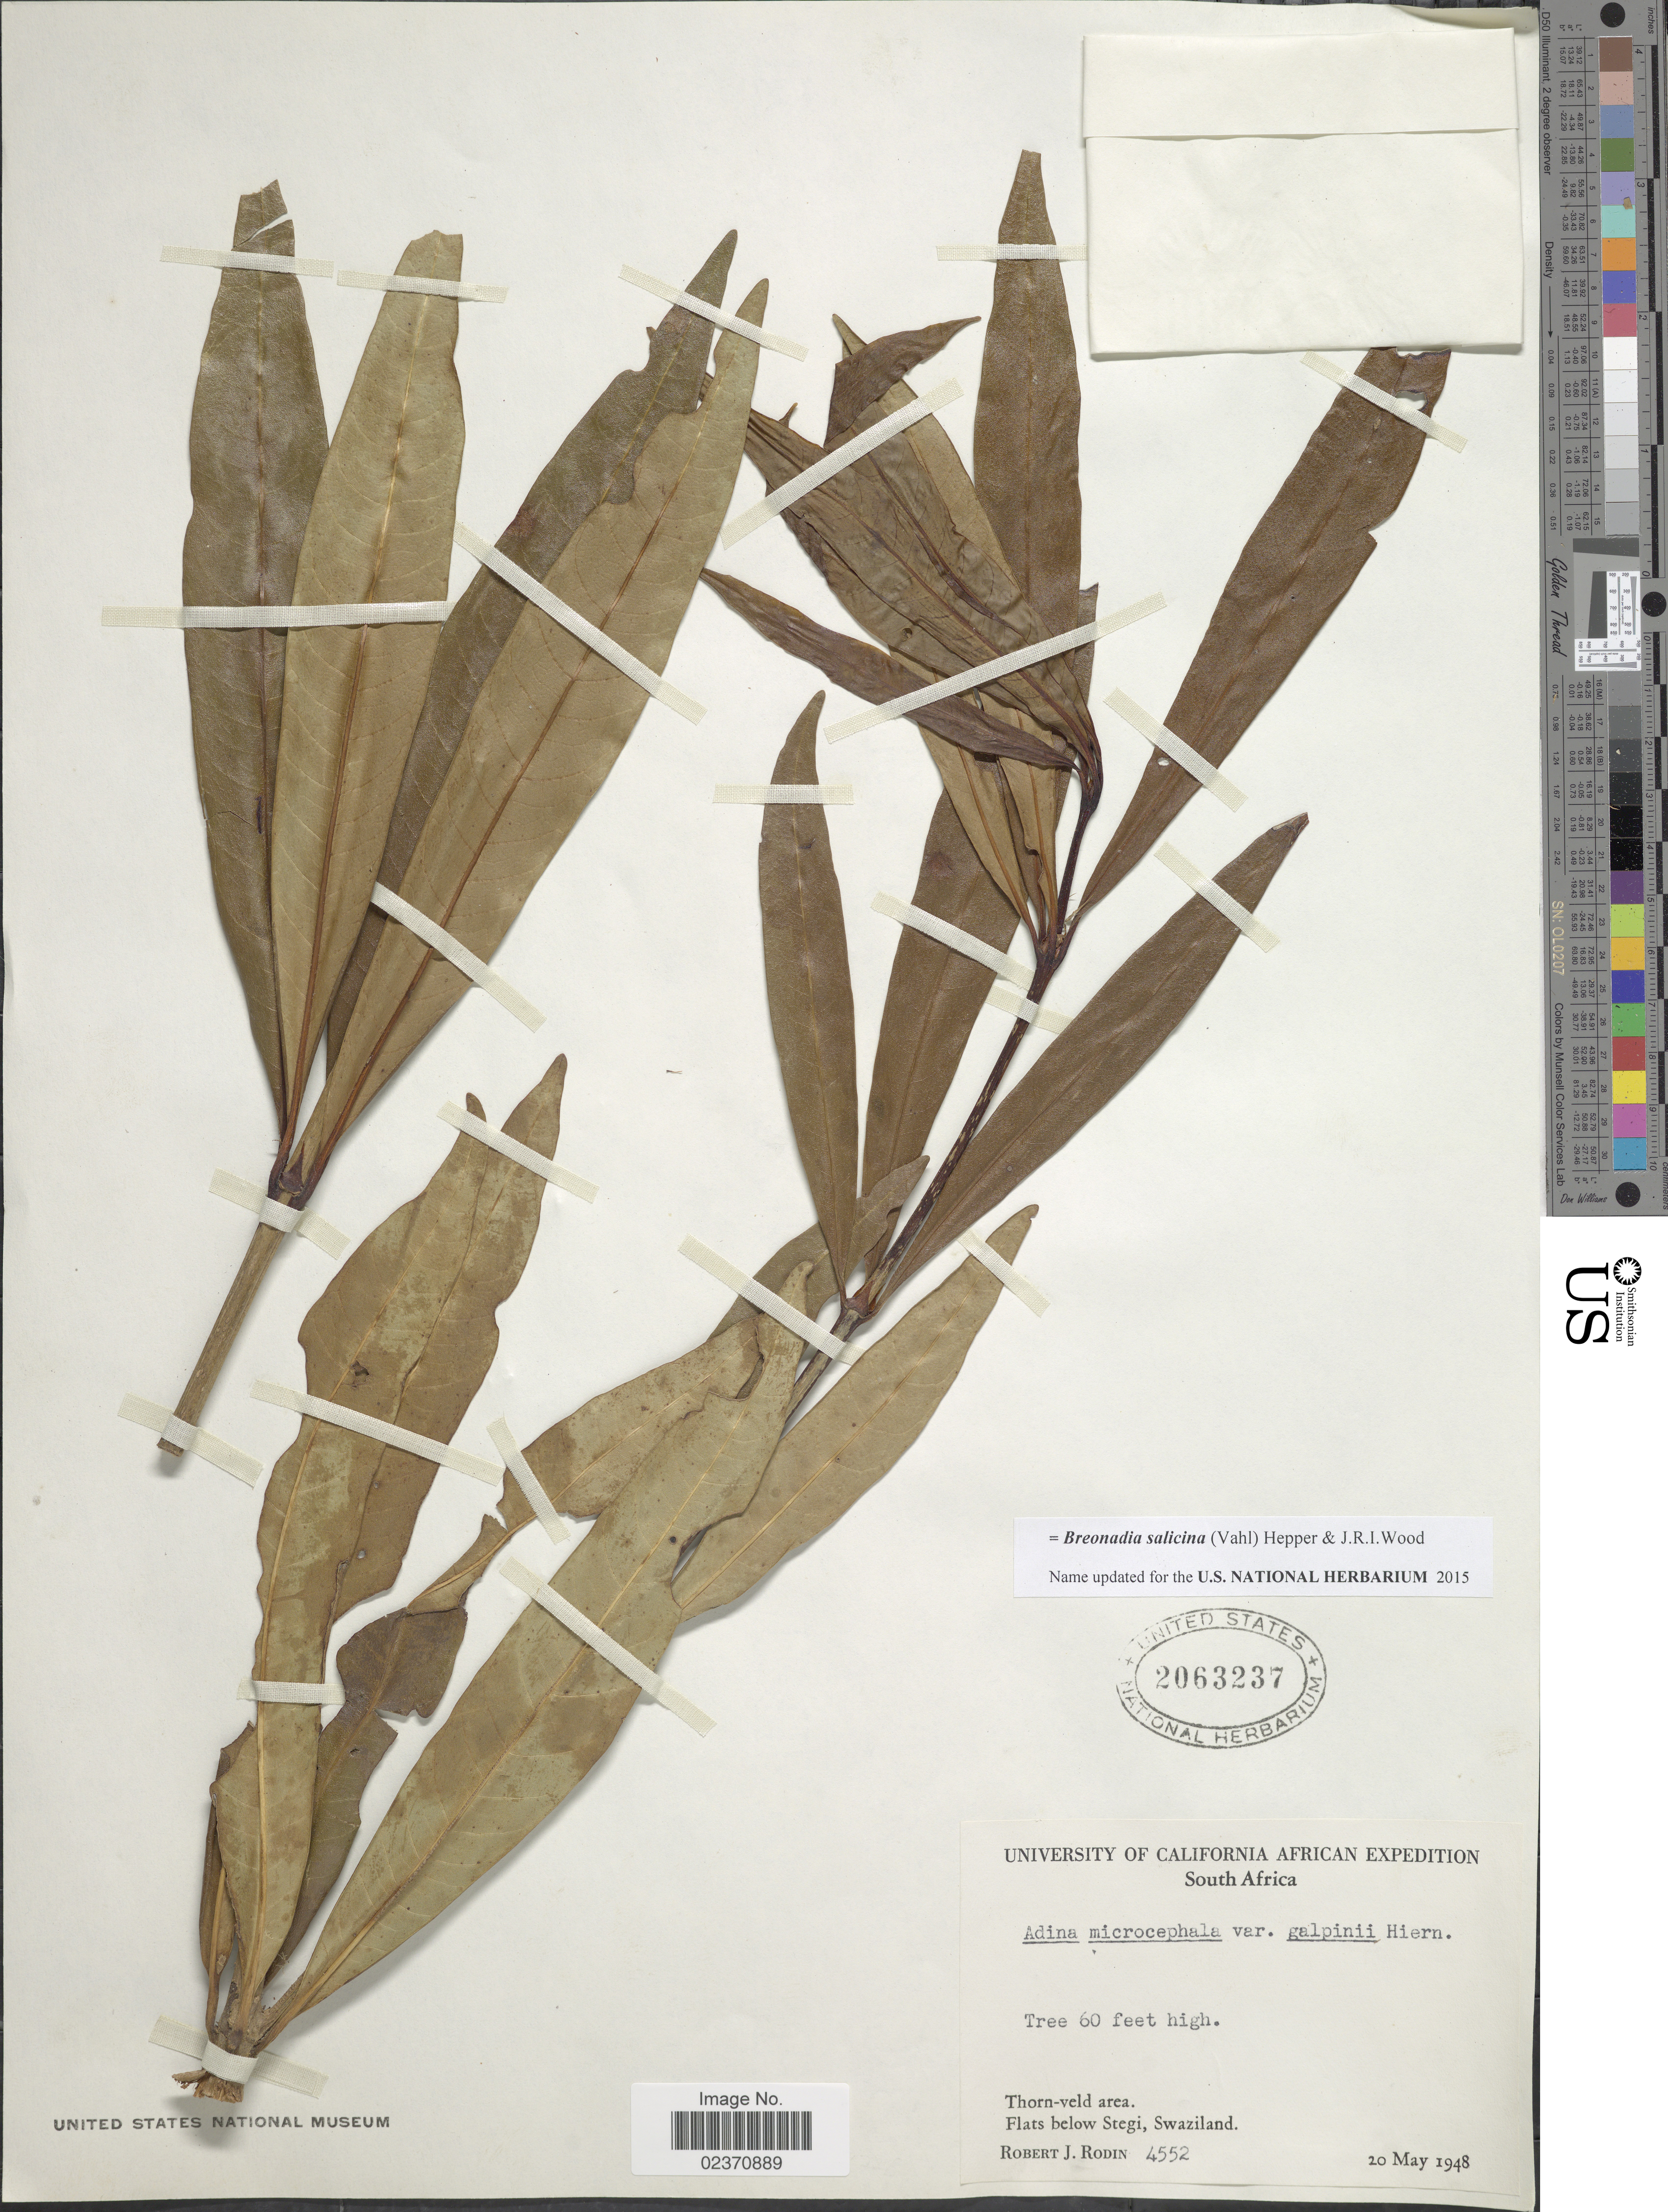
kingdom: Plantae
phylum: Tracheophyta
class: Magnoliopsida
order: Gentianales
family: Rubiaceae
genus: Breonadia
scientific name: Breonadia salicinia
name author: (Vahl) Hepper & J.R.I. Wood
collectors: R. J. Rodin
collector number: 4552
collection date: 1948-05-20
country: Eswatini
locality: Thorn-veld area, Flats below Stegi.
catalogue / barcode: US 2063237